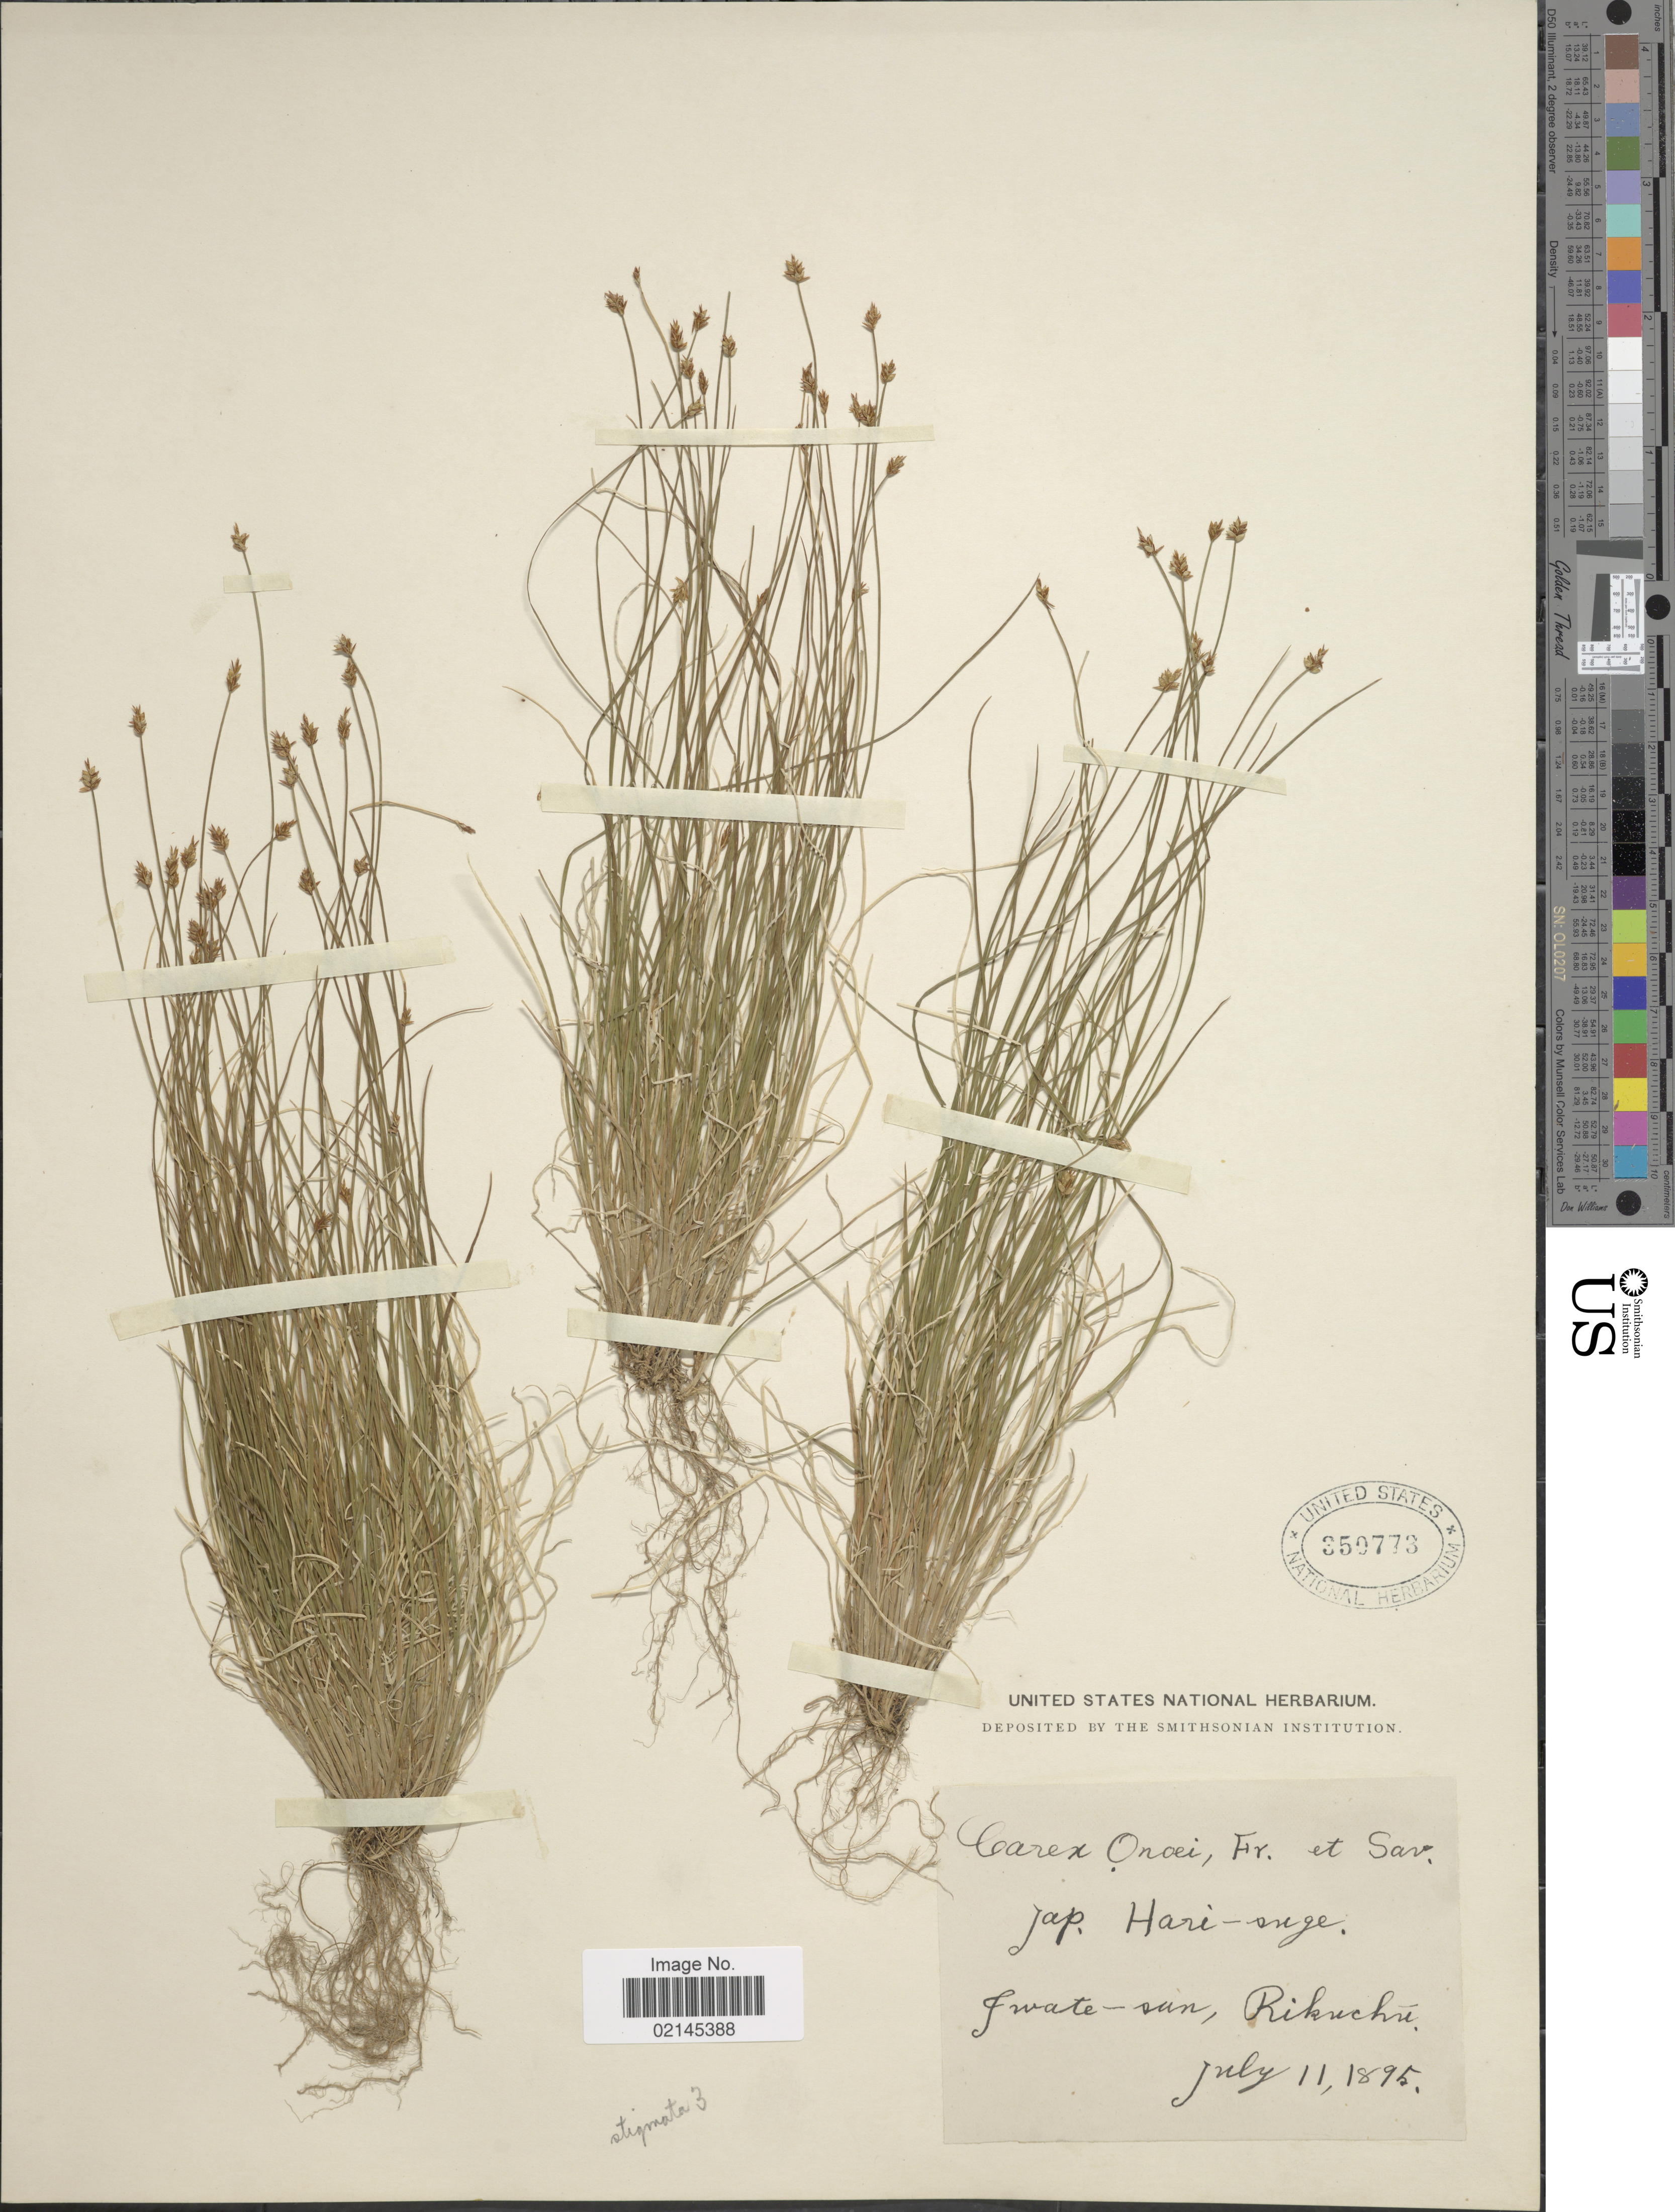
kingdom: Plantae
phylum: Tracheophyta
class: Liliopsida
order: Poales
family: Cyperaceae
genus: Carex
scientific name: Carex onoei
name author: Franch. & Sav.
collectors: U.S. National Herbarium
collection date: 1895-07-11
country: Japan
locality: Swate-san, Rikuchū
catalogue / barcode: US 350773